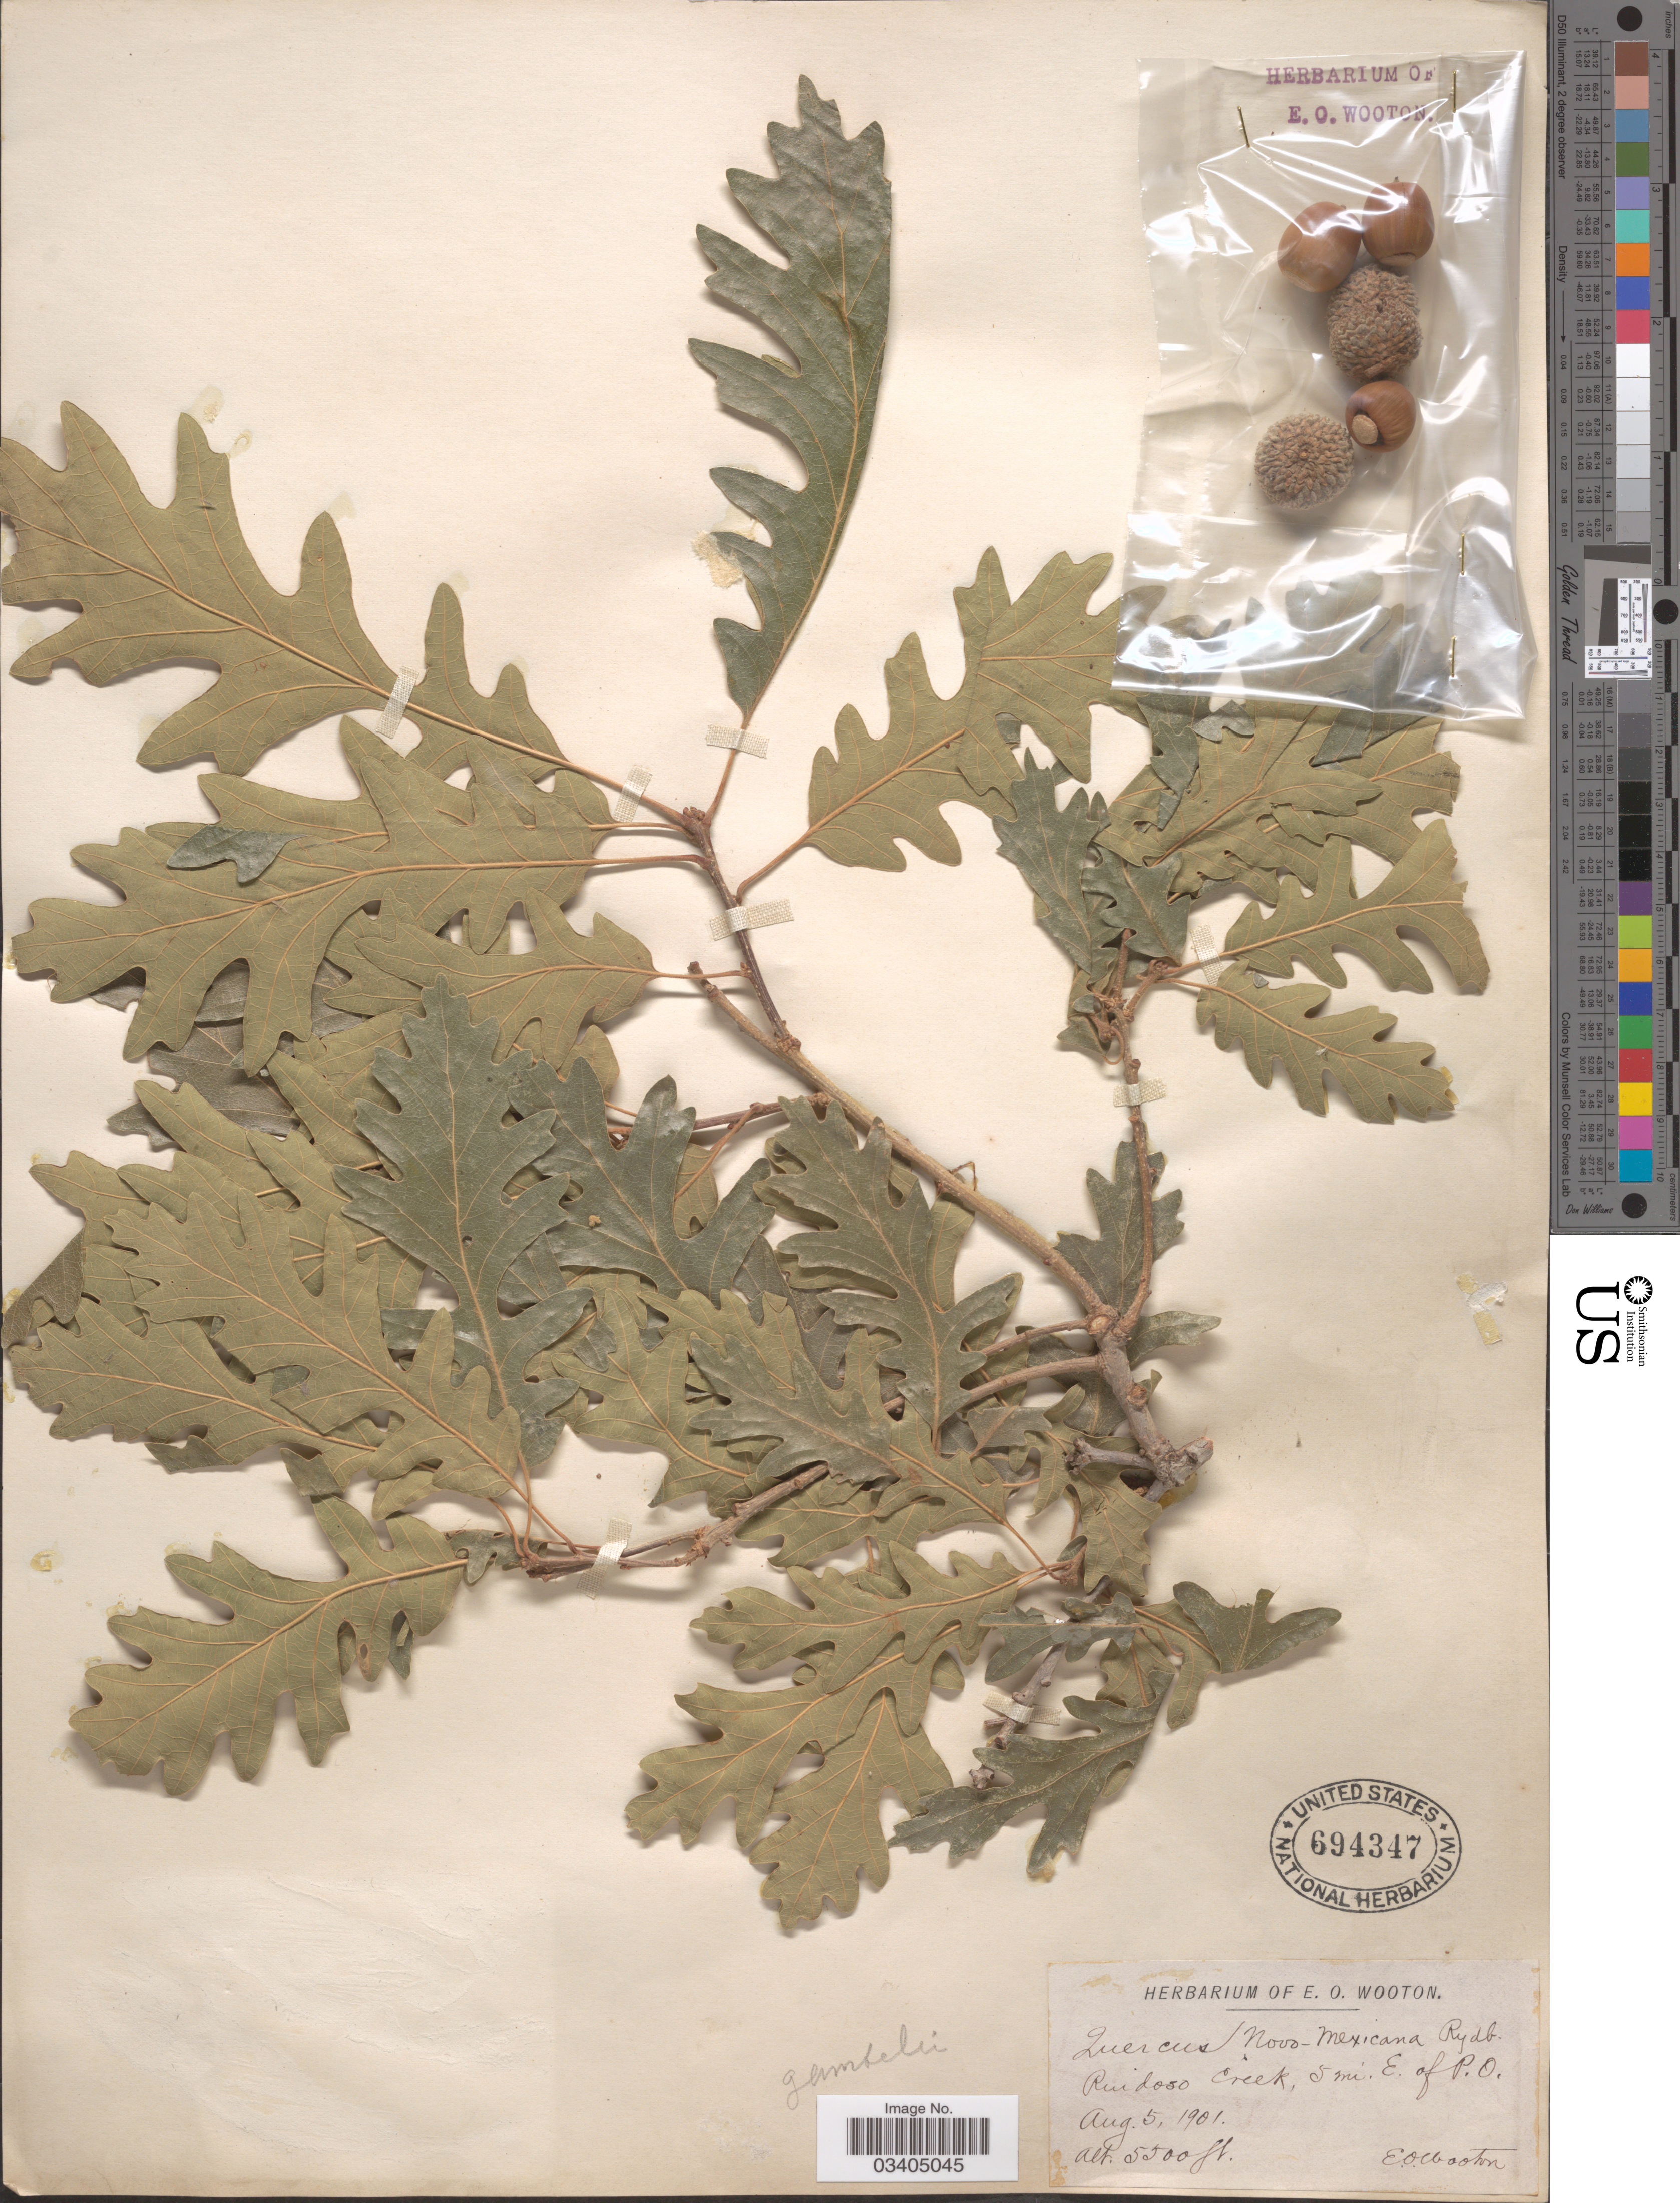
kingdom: Plantae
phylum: Tracheophyta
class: Magnoliopsida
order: Fagales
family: Fagaceae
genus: Quercus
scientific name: Quercus gambelii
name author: Nutt.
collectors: E. O. Wooton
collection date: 1901-08-05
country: United States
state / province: New Mexico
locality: Ruidoso Creek, 5 mi. E. of P.O.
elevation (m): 1676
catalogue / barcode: US 694347